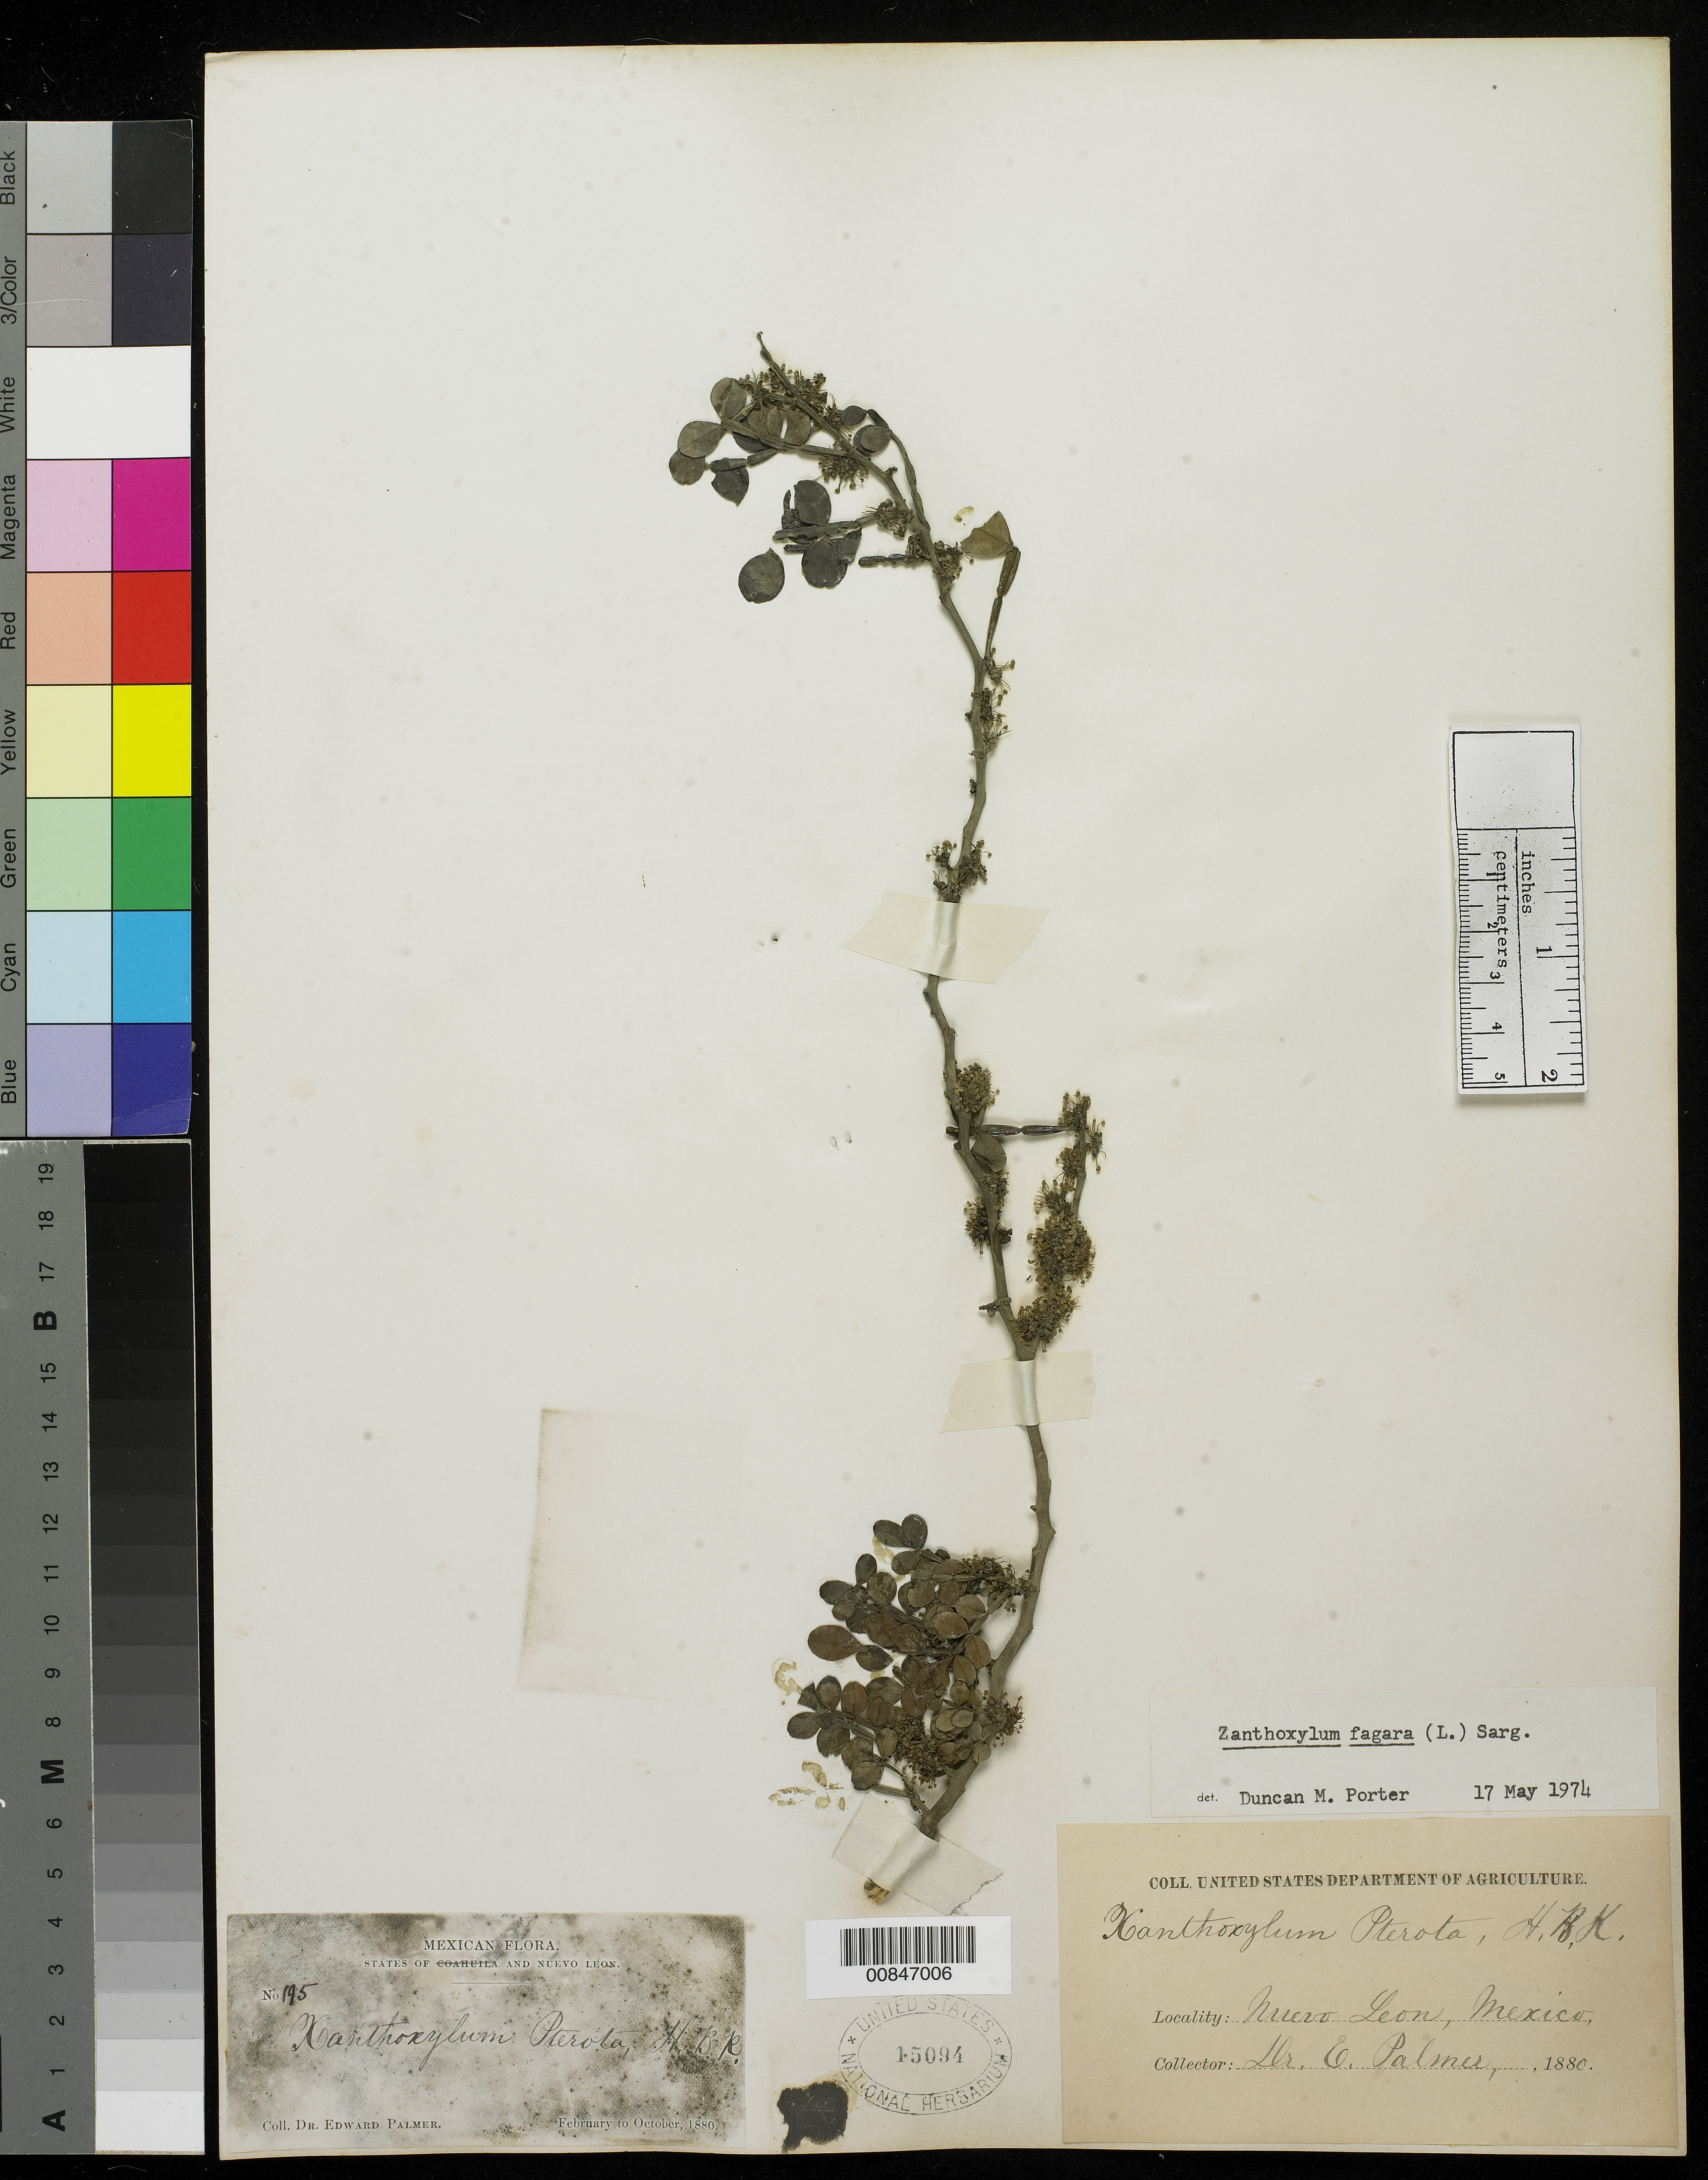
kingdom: Plantae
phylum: Tracheophyta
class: Magnoliopsida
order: Sapindales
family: Rutaceae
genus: Zanthoxylum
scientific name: Zanthoxylum fagara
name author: (L.) Sarg.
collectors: E. Palmer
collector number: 195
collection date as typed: Feb 1880 to -- Oct 1880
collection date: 1880-02/1880-10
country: Mexico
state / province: Nuevo León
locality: Nuevo León.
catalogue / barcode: US 15094